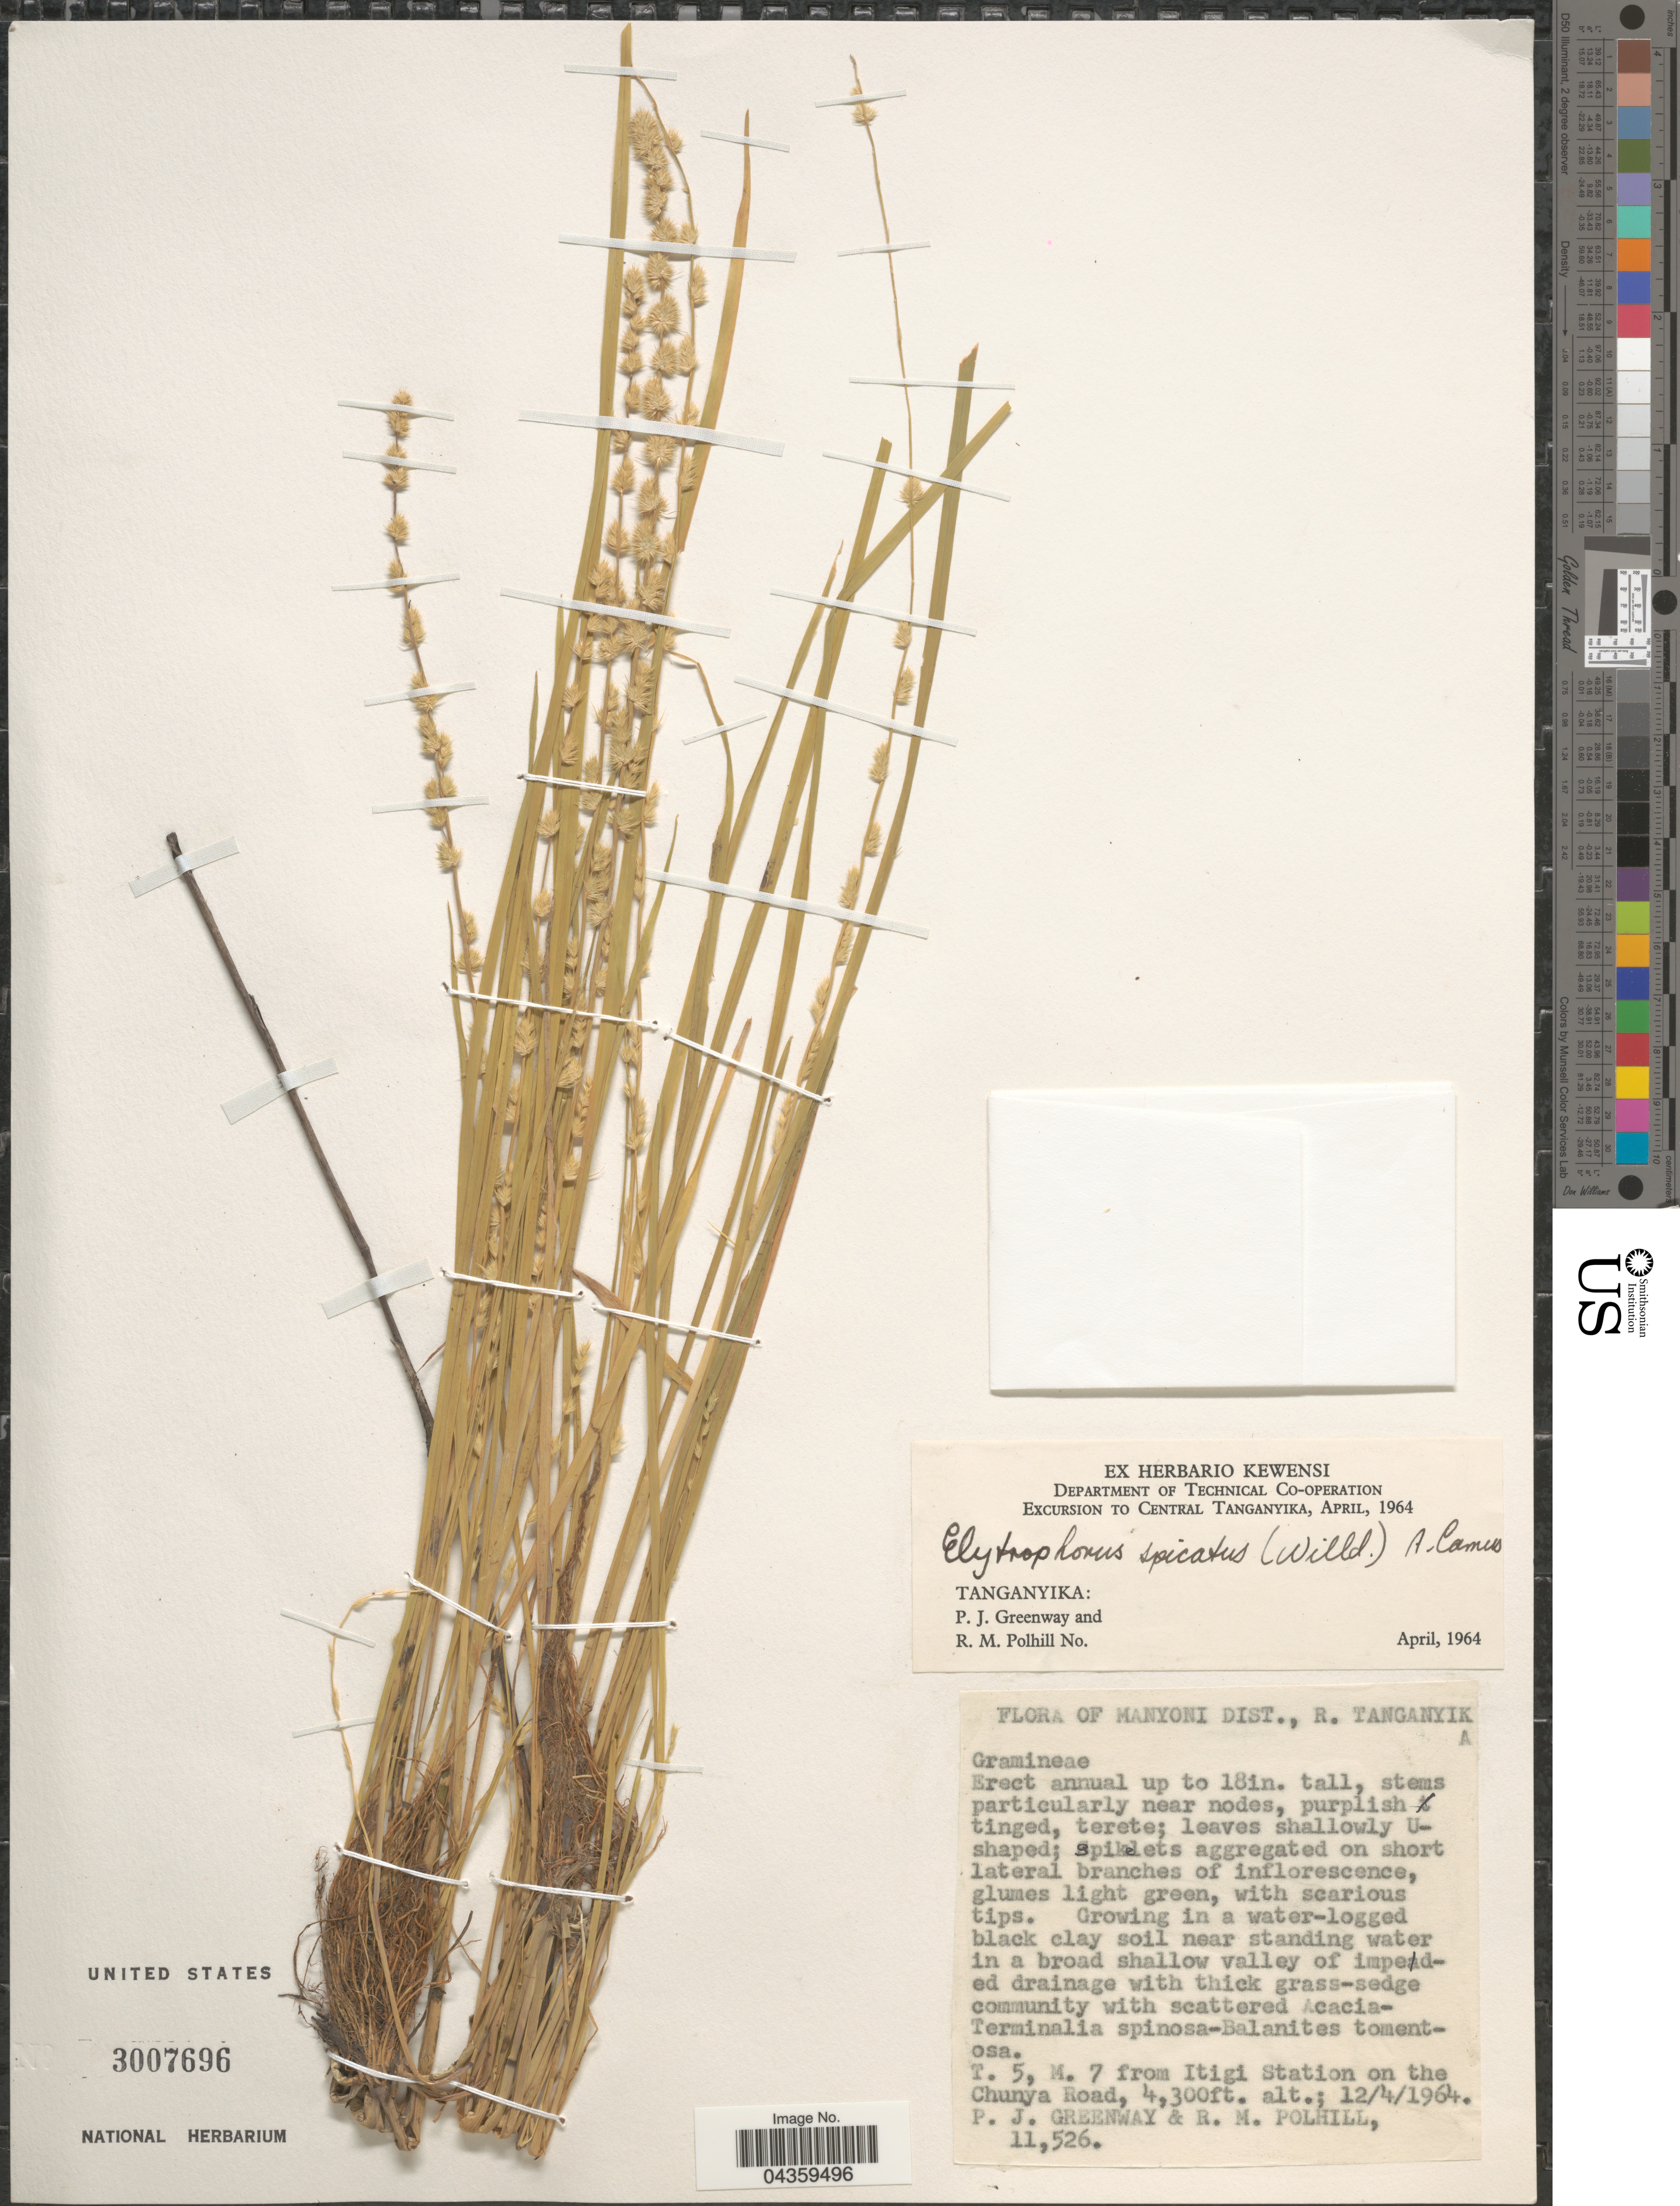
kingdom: Plantae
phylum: Tracheophyta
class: Liliopsida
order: Poales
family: Poaceae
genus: Elytrophorus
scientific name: Elytrophorus spicatus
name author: (Willd.) A. Camus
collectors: P. J. Greenway & R. M. Polhill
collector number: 11526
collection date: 1964-04-12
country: Tanzania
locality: Excursion to Central Tanganyika, April, 1964. Tanganyika. Manyoni Dist., R. Tanganyika. T. 5, M. 7 from Itigi Station on the Chunya Road.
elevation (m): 1311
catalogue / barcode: US 3007696